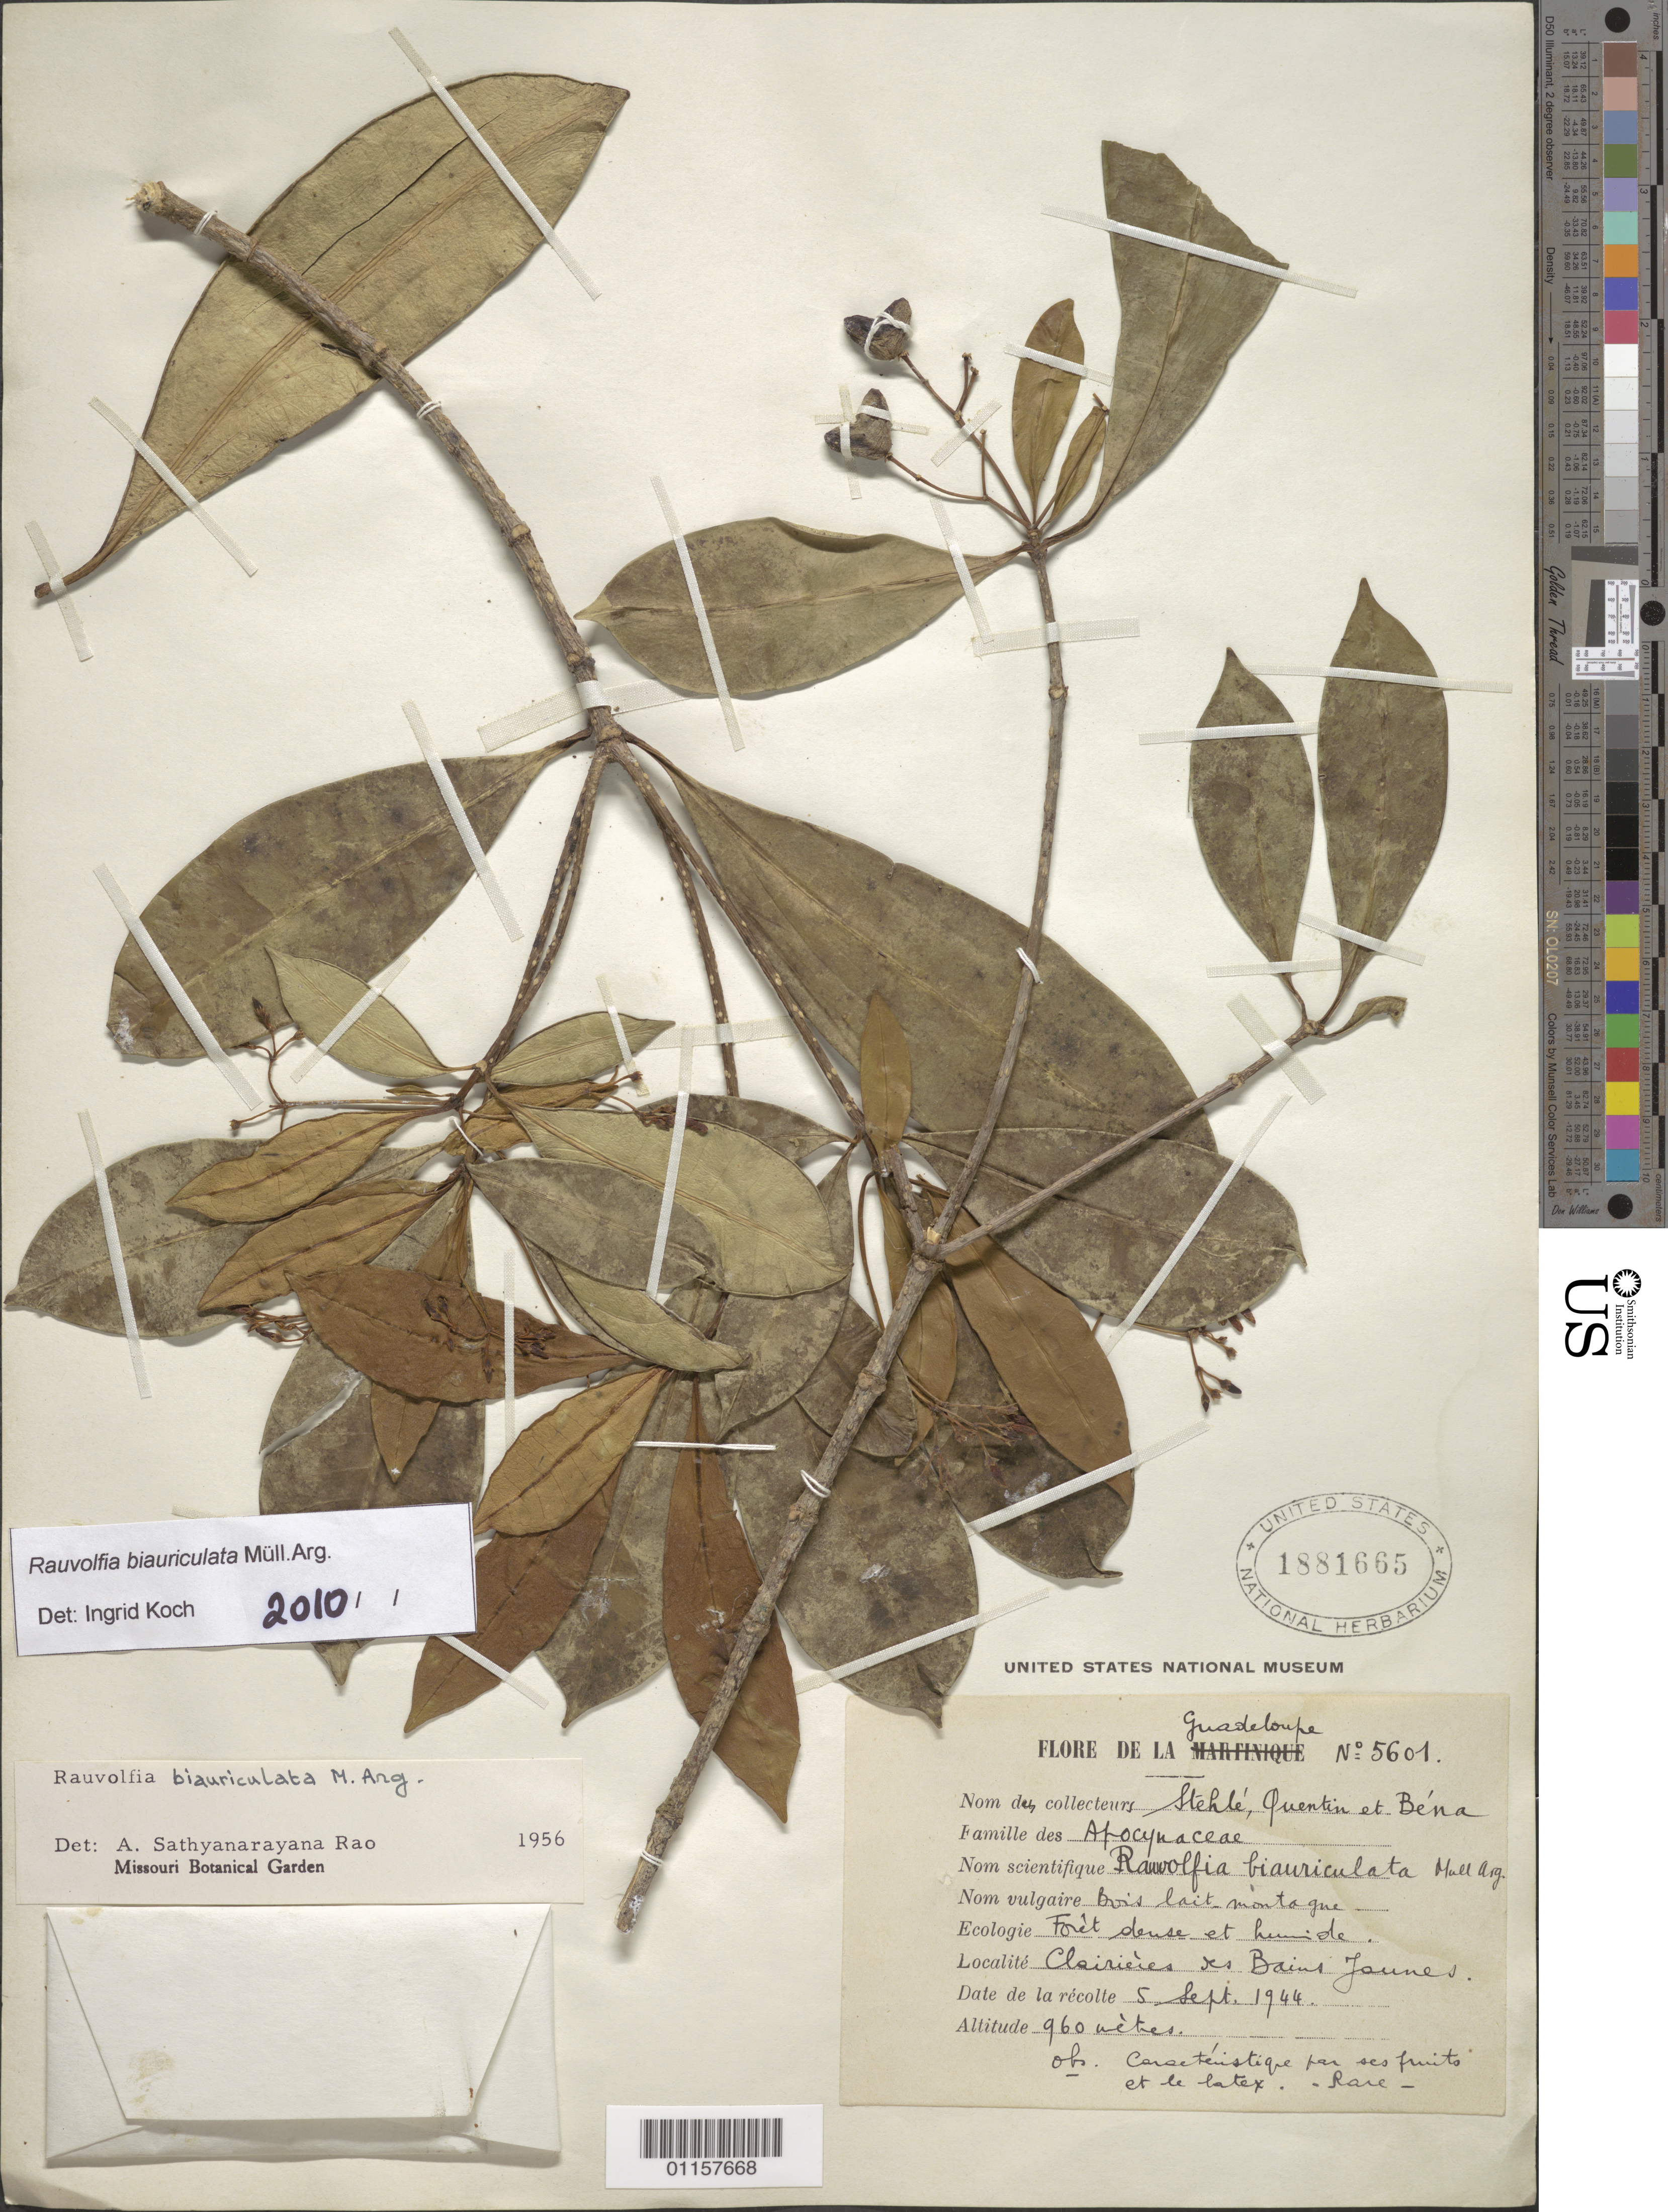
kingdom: Plantae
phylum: Tracheophyta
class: Magnoliopsida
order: Gentianales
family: Apocynaceae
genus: Rauvolfia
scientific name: Rauvolfia biauriculata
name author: Müll. Arg.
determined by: Koch, I.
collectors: H. Stehlé, -. Quentin & -. Béna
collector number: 5601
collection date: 1944-09-05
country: Guadeloupe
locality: Bains Jaunes.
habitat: Forêt dense et humide. Rare.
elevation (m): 960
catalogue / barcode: US 1881665